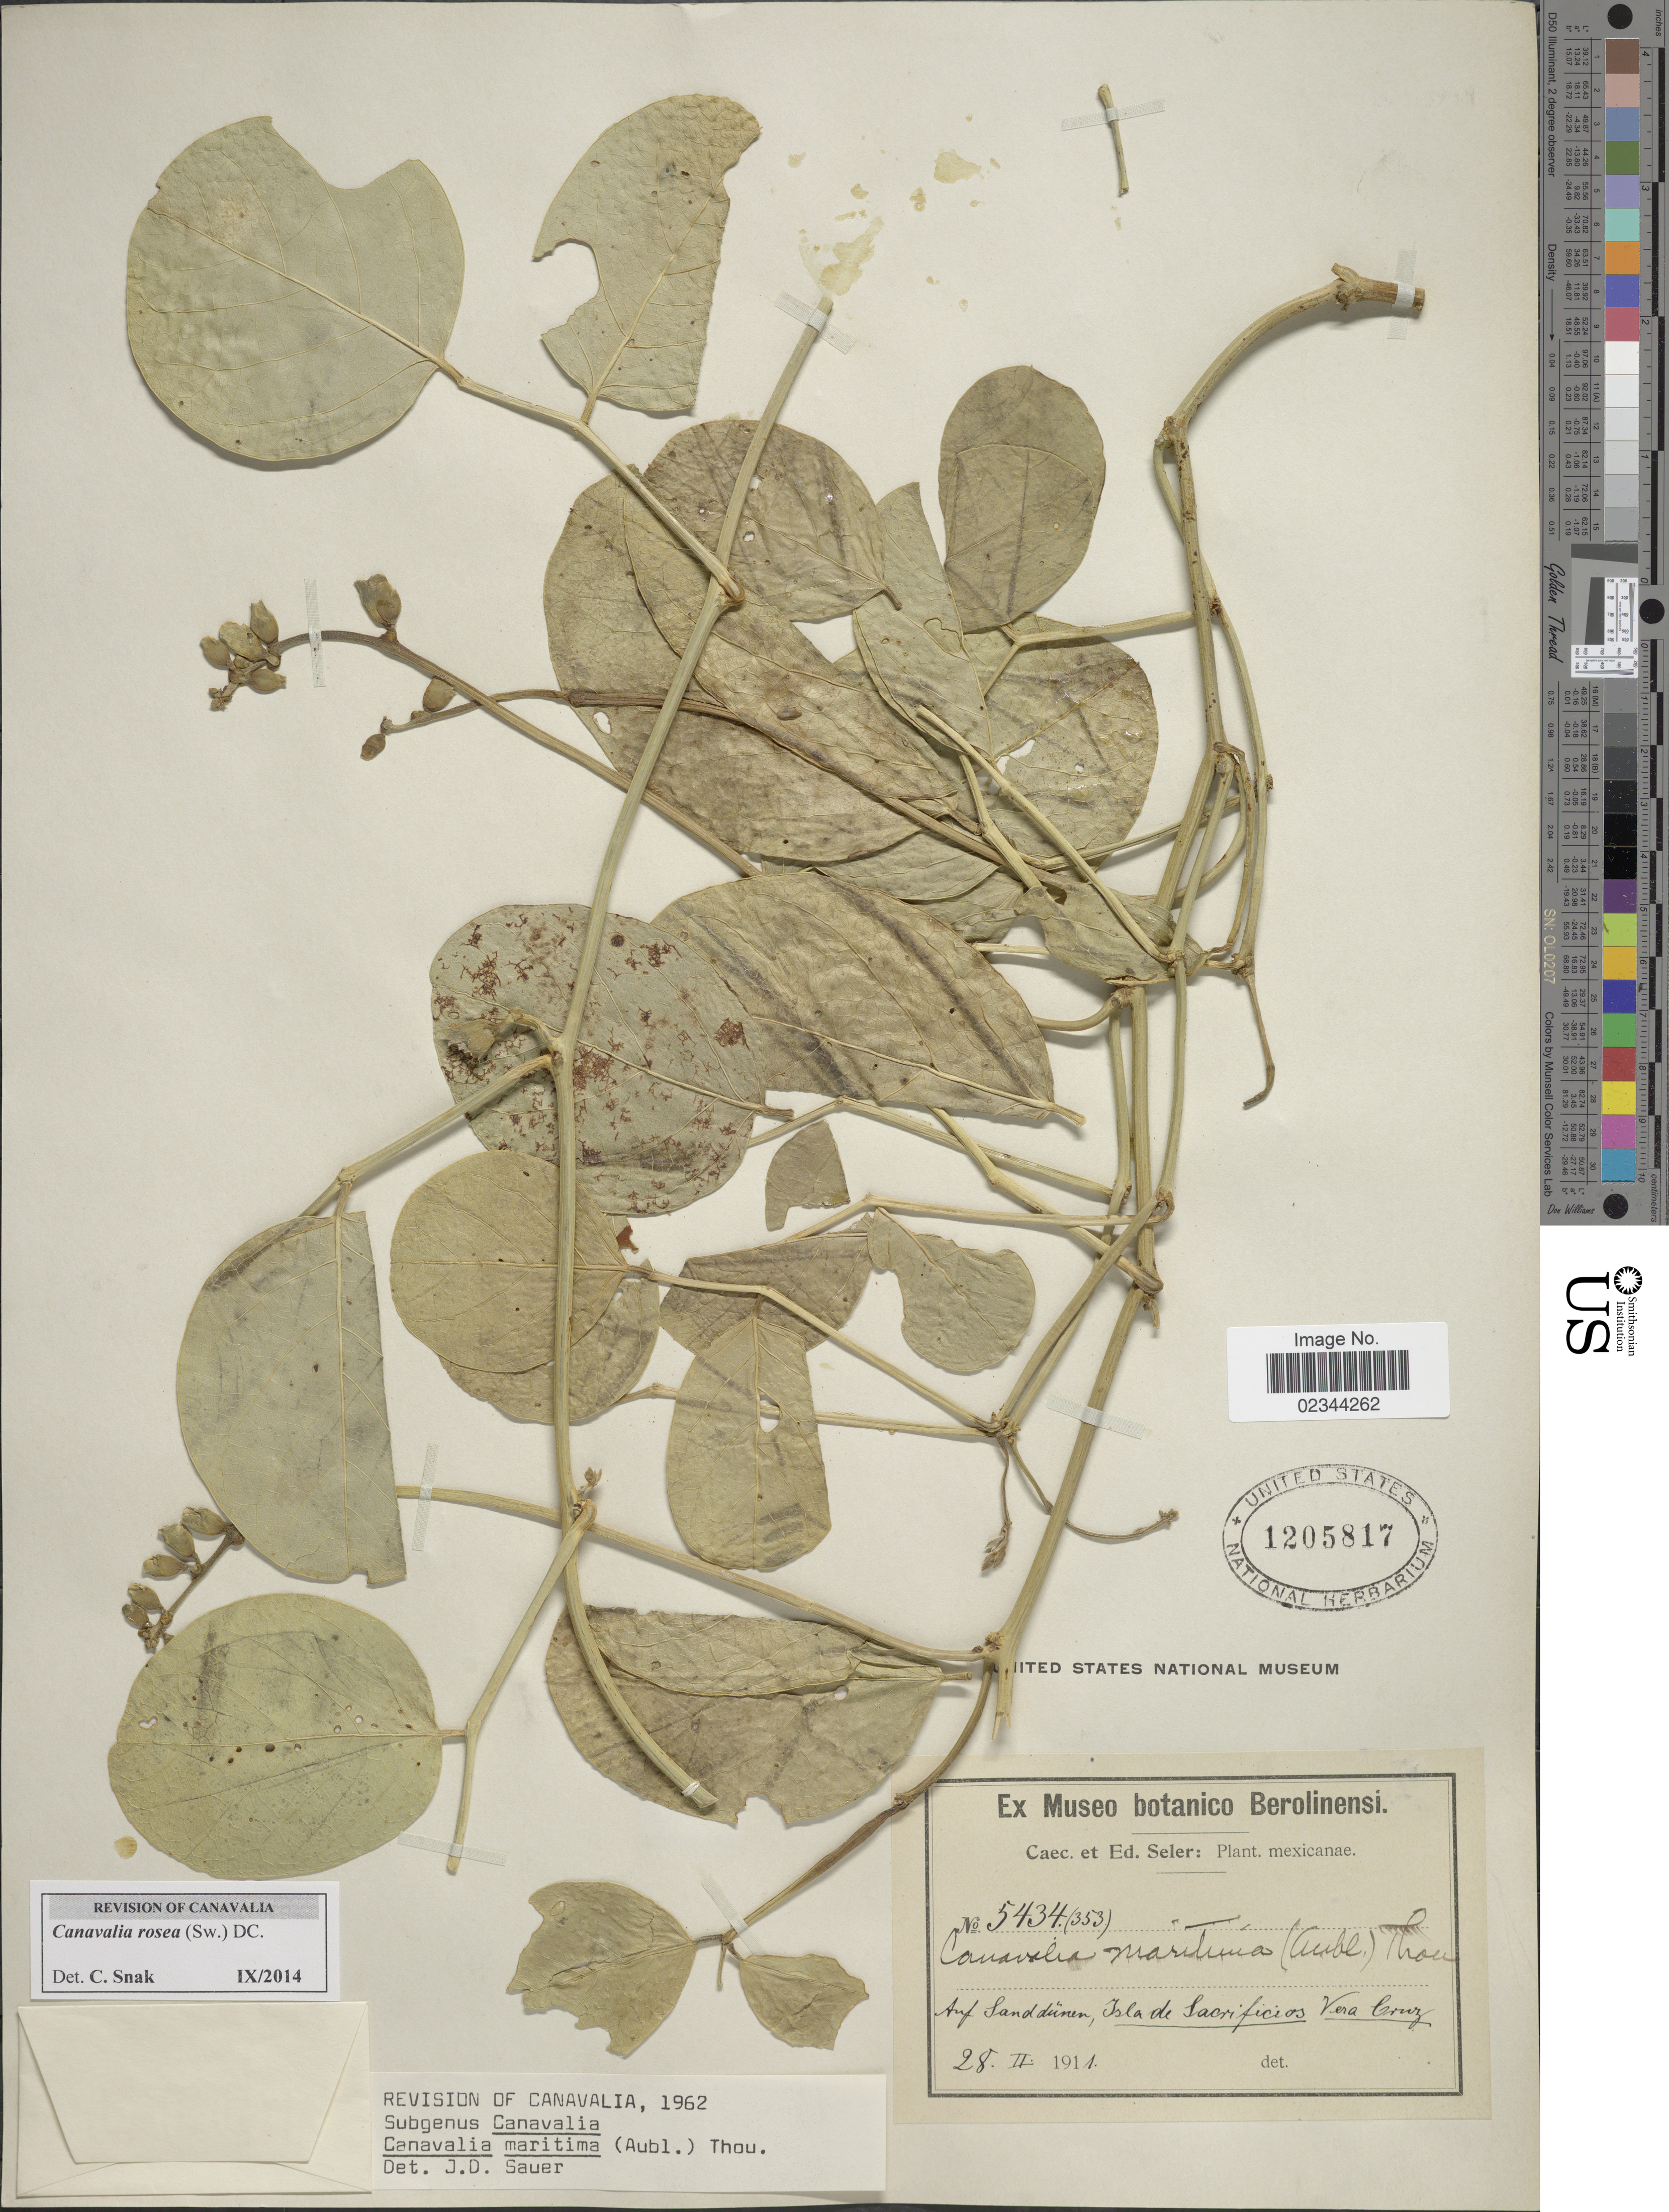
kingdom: Plantae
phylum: Tracheophyta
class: Magnoliopsida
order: Fabales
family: Fabaceae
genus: Canavalia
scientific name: Canavalia rosea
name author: (Sw.) DC.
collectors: ex Caec. et Ed Seler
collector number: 5434 (353)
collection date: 1911-02-28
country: Mexico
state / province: Veracruz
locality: Mexicanae, Auf Sanddunen, Isla de Sacrificios Vera Cruz.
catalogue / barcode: US 1205817